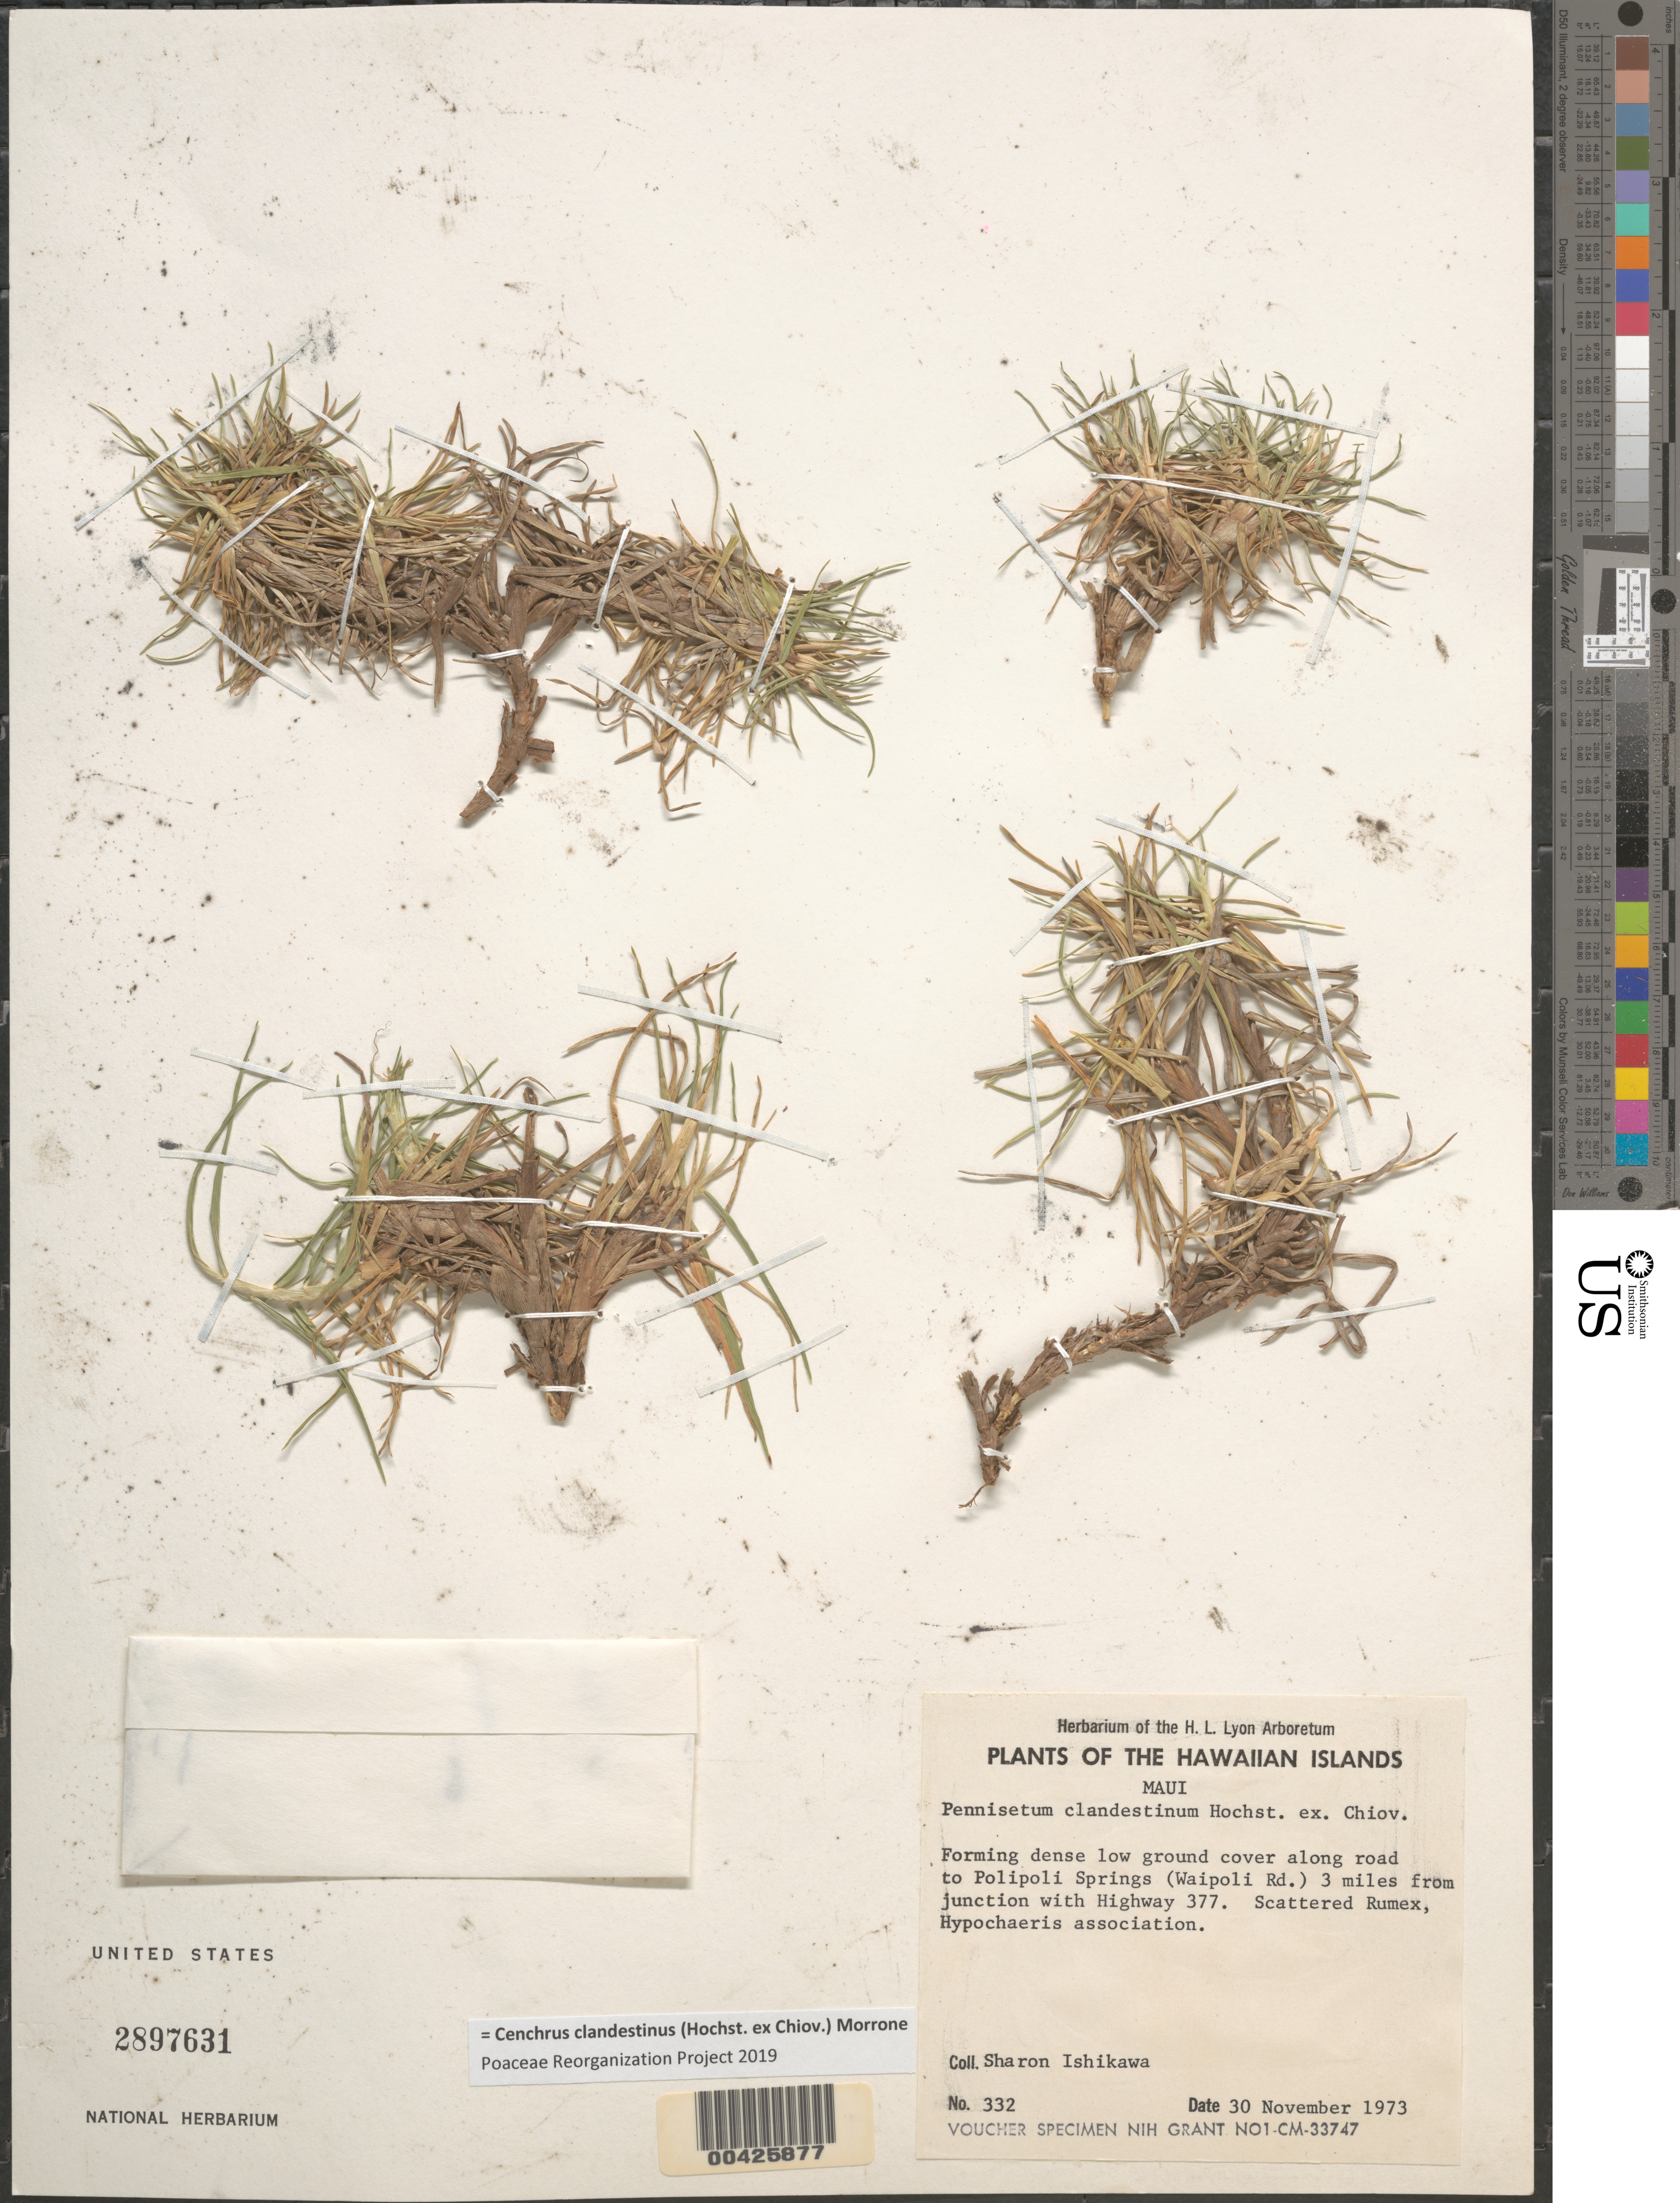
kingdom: Plantae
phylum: Tracheophyta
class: Liliopsida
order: Poales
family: Poaceae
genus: Cenchrus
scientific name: Cenchrus clandestinus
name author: (Hochst. & Chiov.) Morrone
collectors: S. S. Ishikawa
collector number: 332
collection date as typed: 30 Nov 1973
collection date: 1973-11-30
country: United States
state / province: Hawaii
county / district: Maui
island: Maui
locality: Along road to Polipoli Springs (Waipoli Rd.) 3 miles from junction with Highway 377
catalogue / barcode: US 2897631